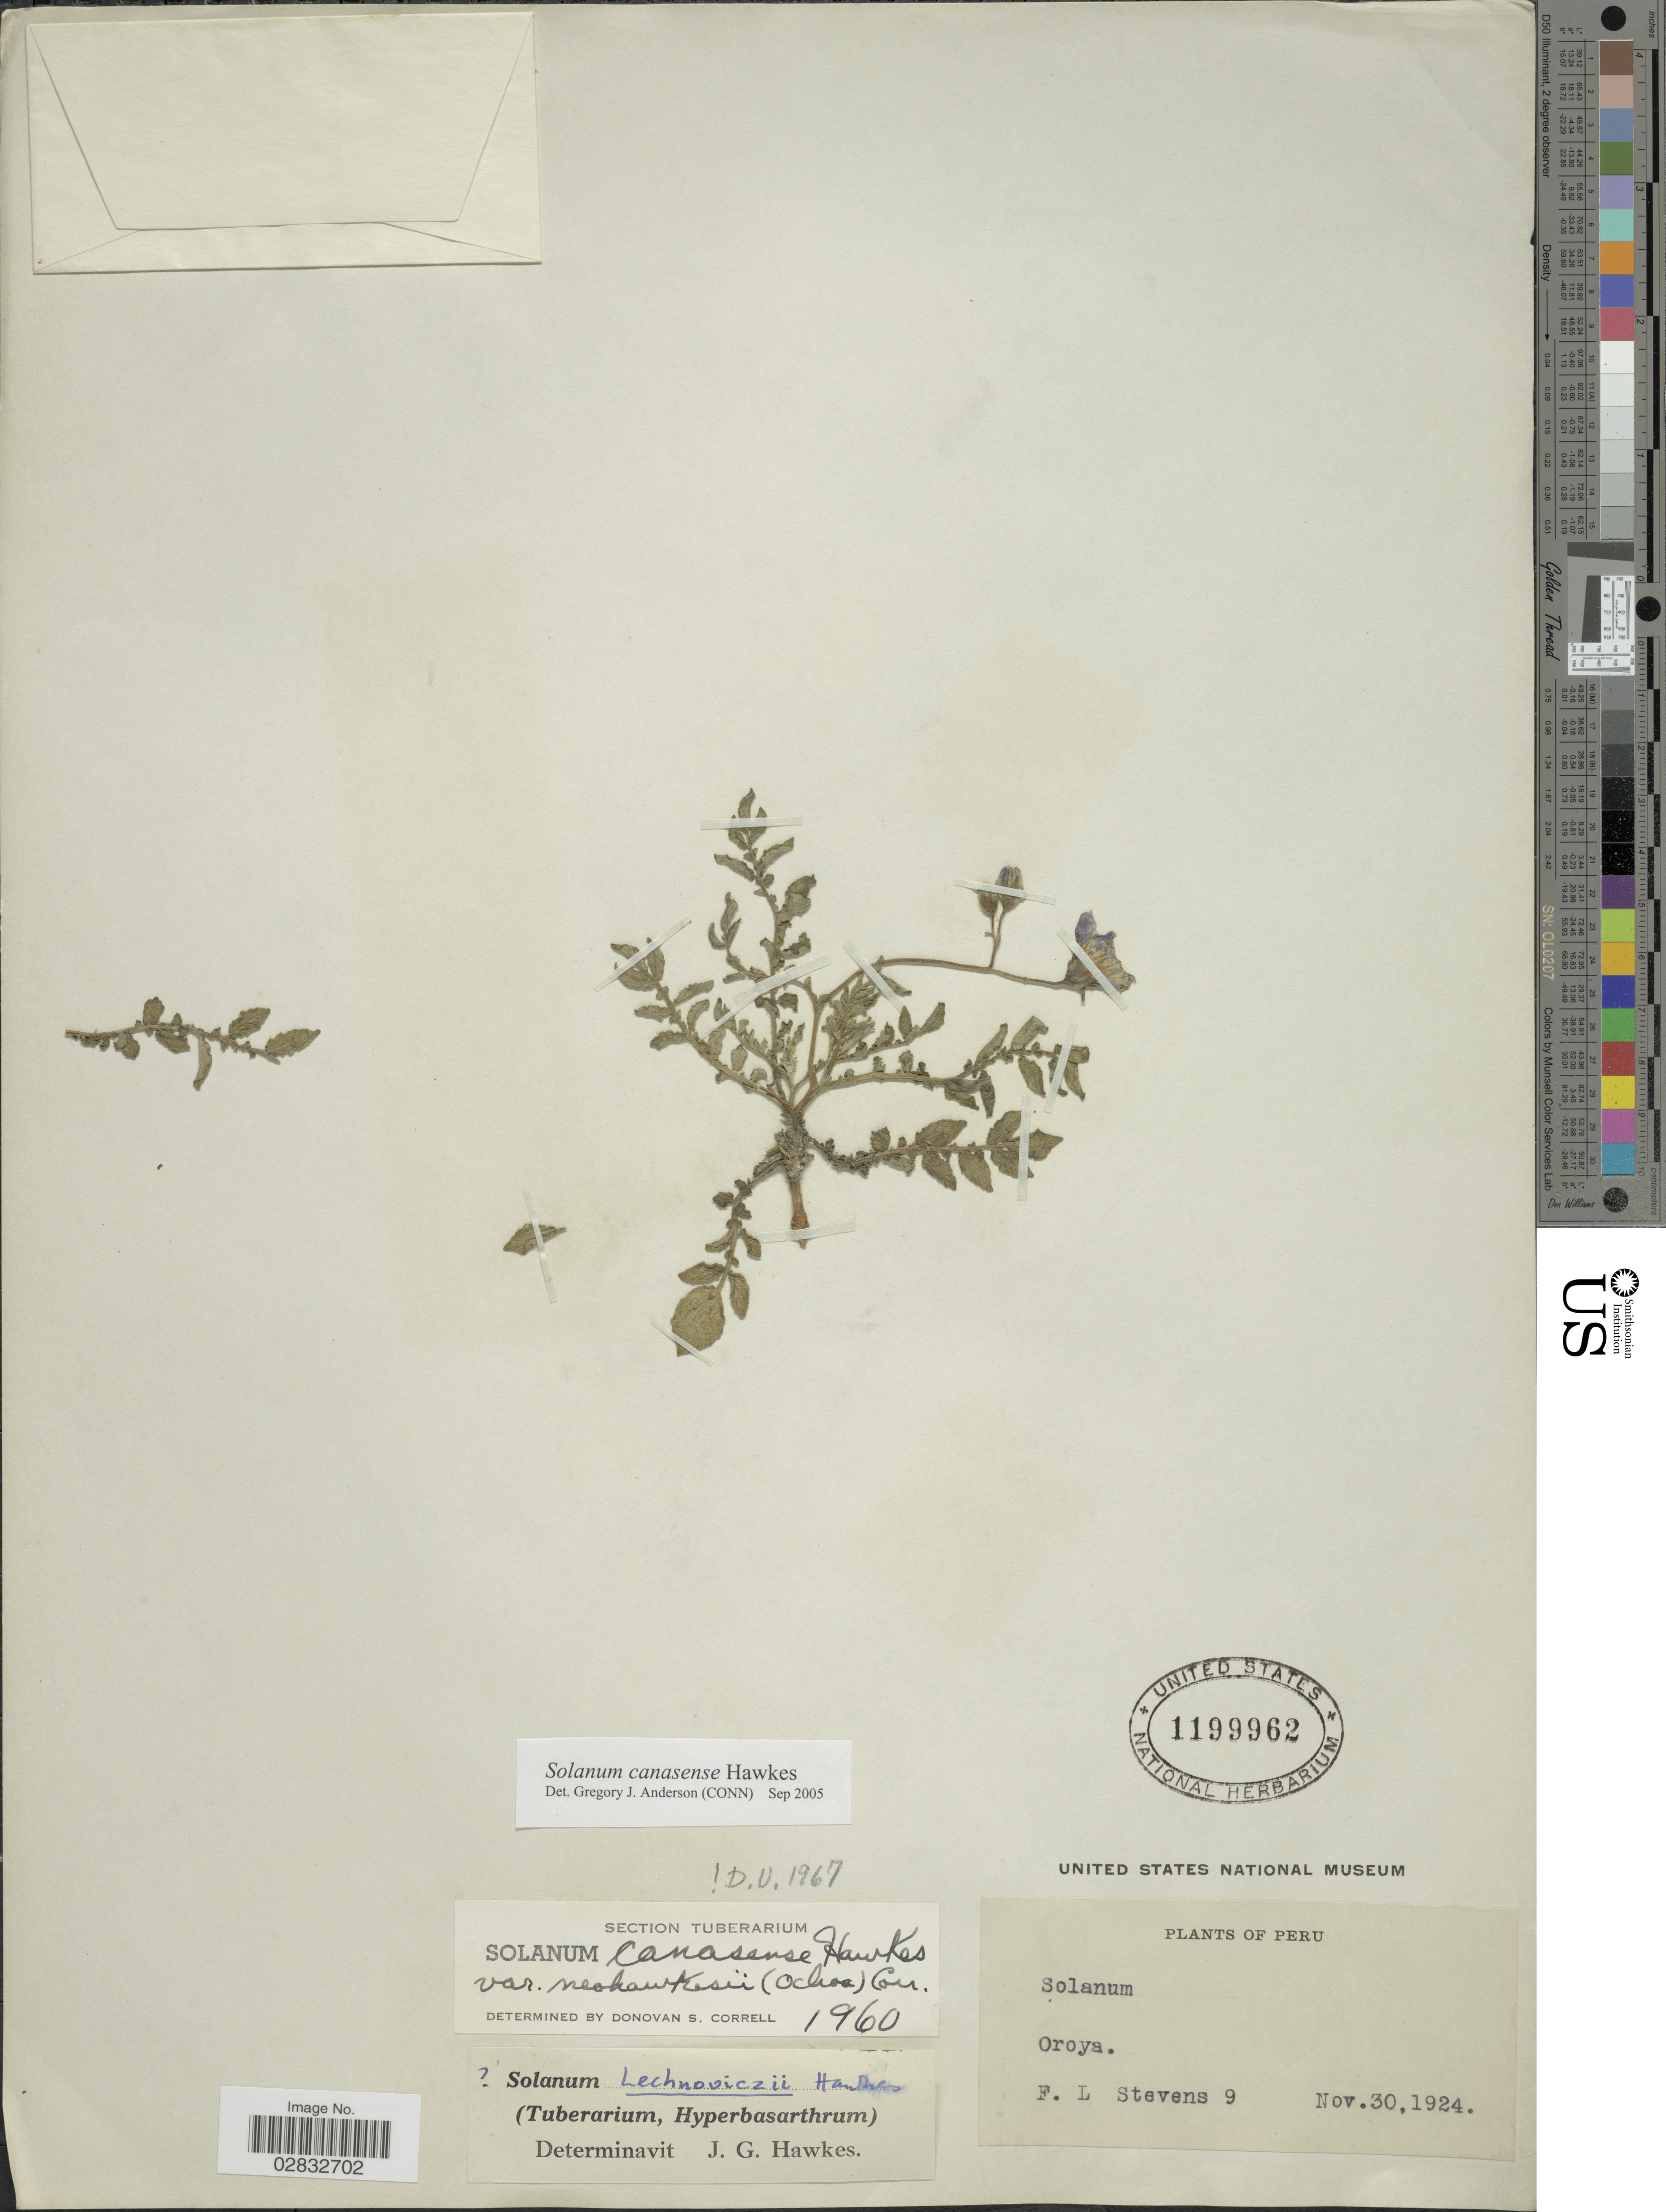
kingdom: Plantae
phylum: Tracheophyta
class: Magnoliopsida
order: Solanales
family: Solanaceae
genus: Solanum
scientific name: Solanum canaosense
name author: L.B. Sm. & Downs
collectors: F. L. Stevens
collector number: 9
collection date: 1924-11-30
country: Peru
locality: Oroya.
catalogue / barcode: US 1199962